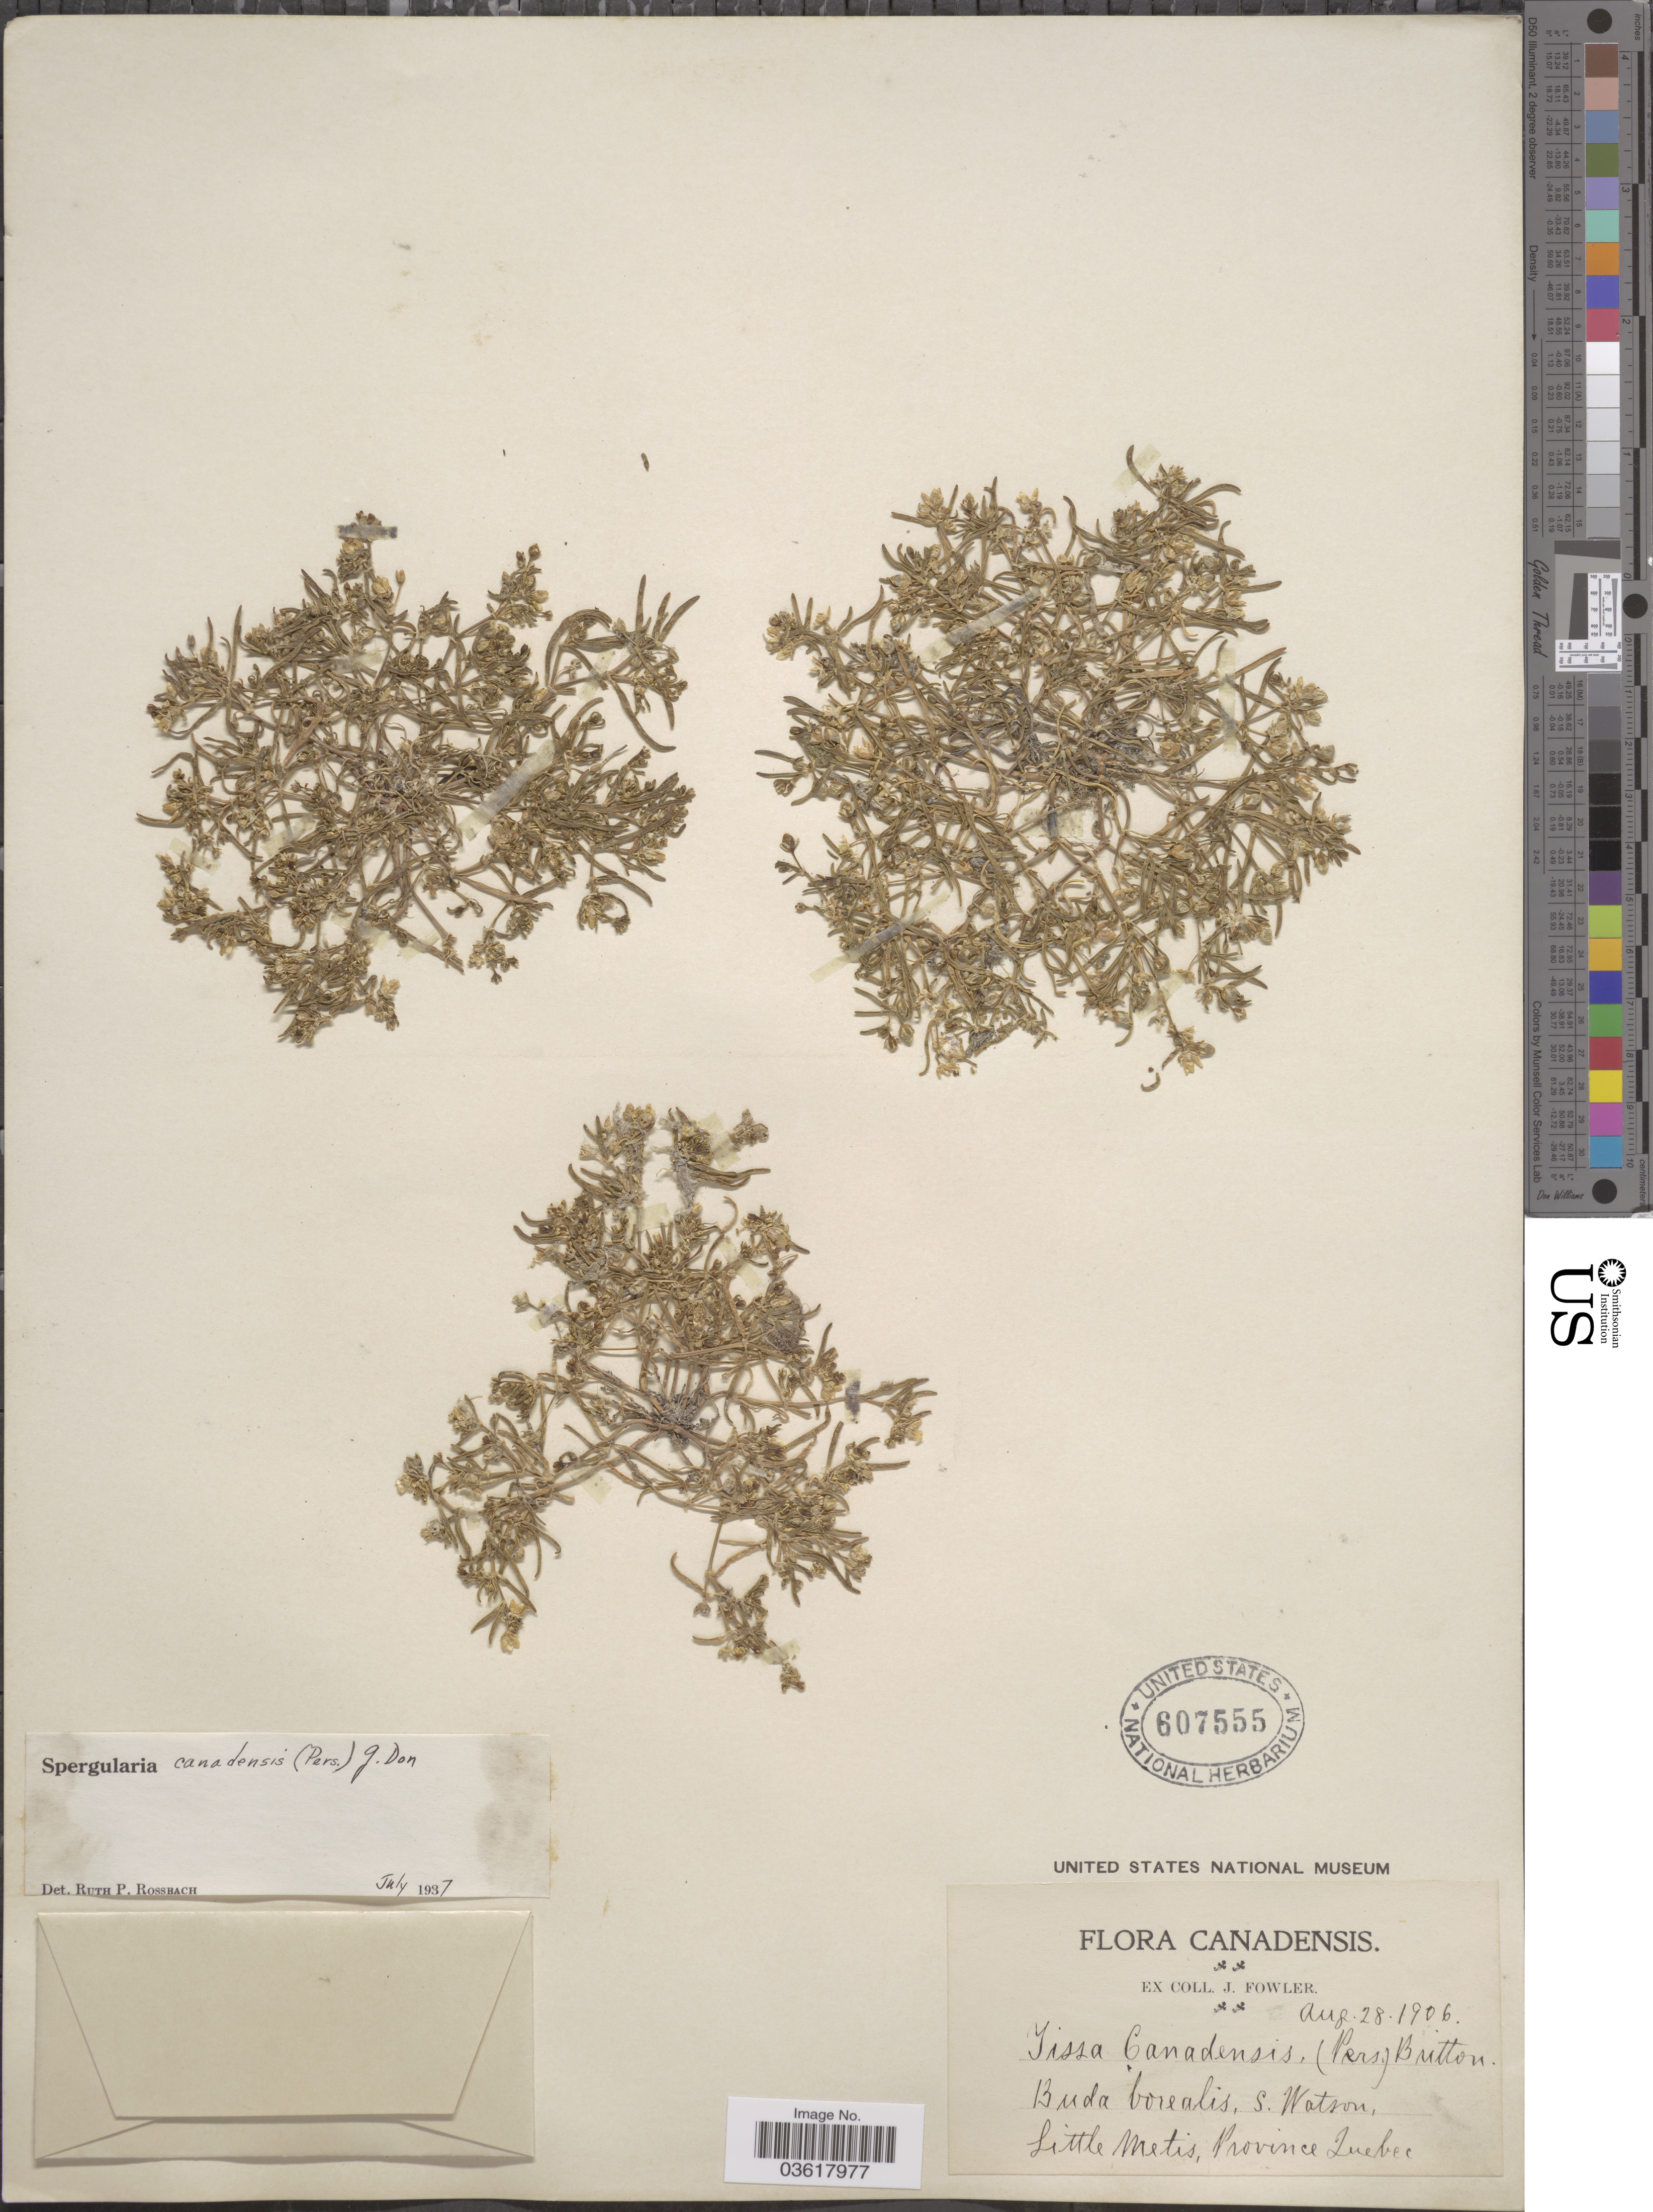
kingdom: Plantae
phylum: Tracheophyta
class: Magnoliopsida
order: Caryophyllales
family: Caryophyllaceae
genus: Spergularia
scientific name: Spergularia canadensis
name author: (Pers.) G. Don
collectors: J. Fowler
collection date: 1906-08-28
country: Canada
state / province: Quebec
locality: Buda borealis, S. Watson, Little Metis.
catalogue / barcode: US 607555